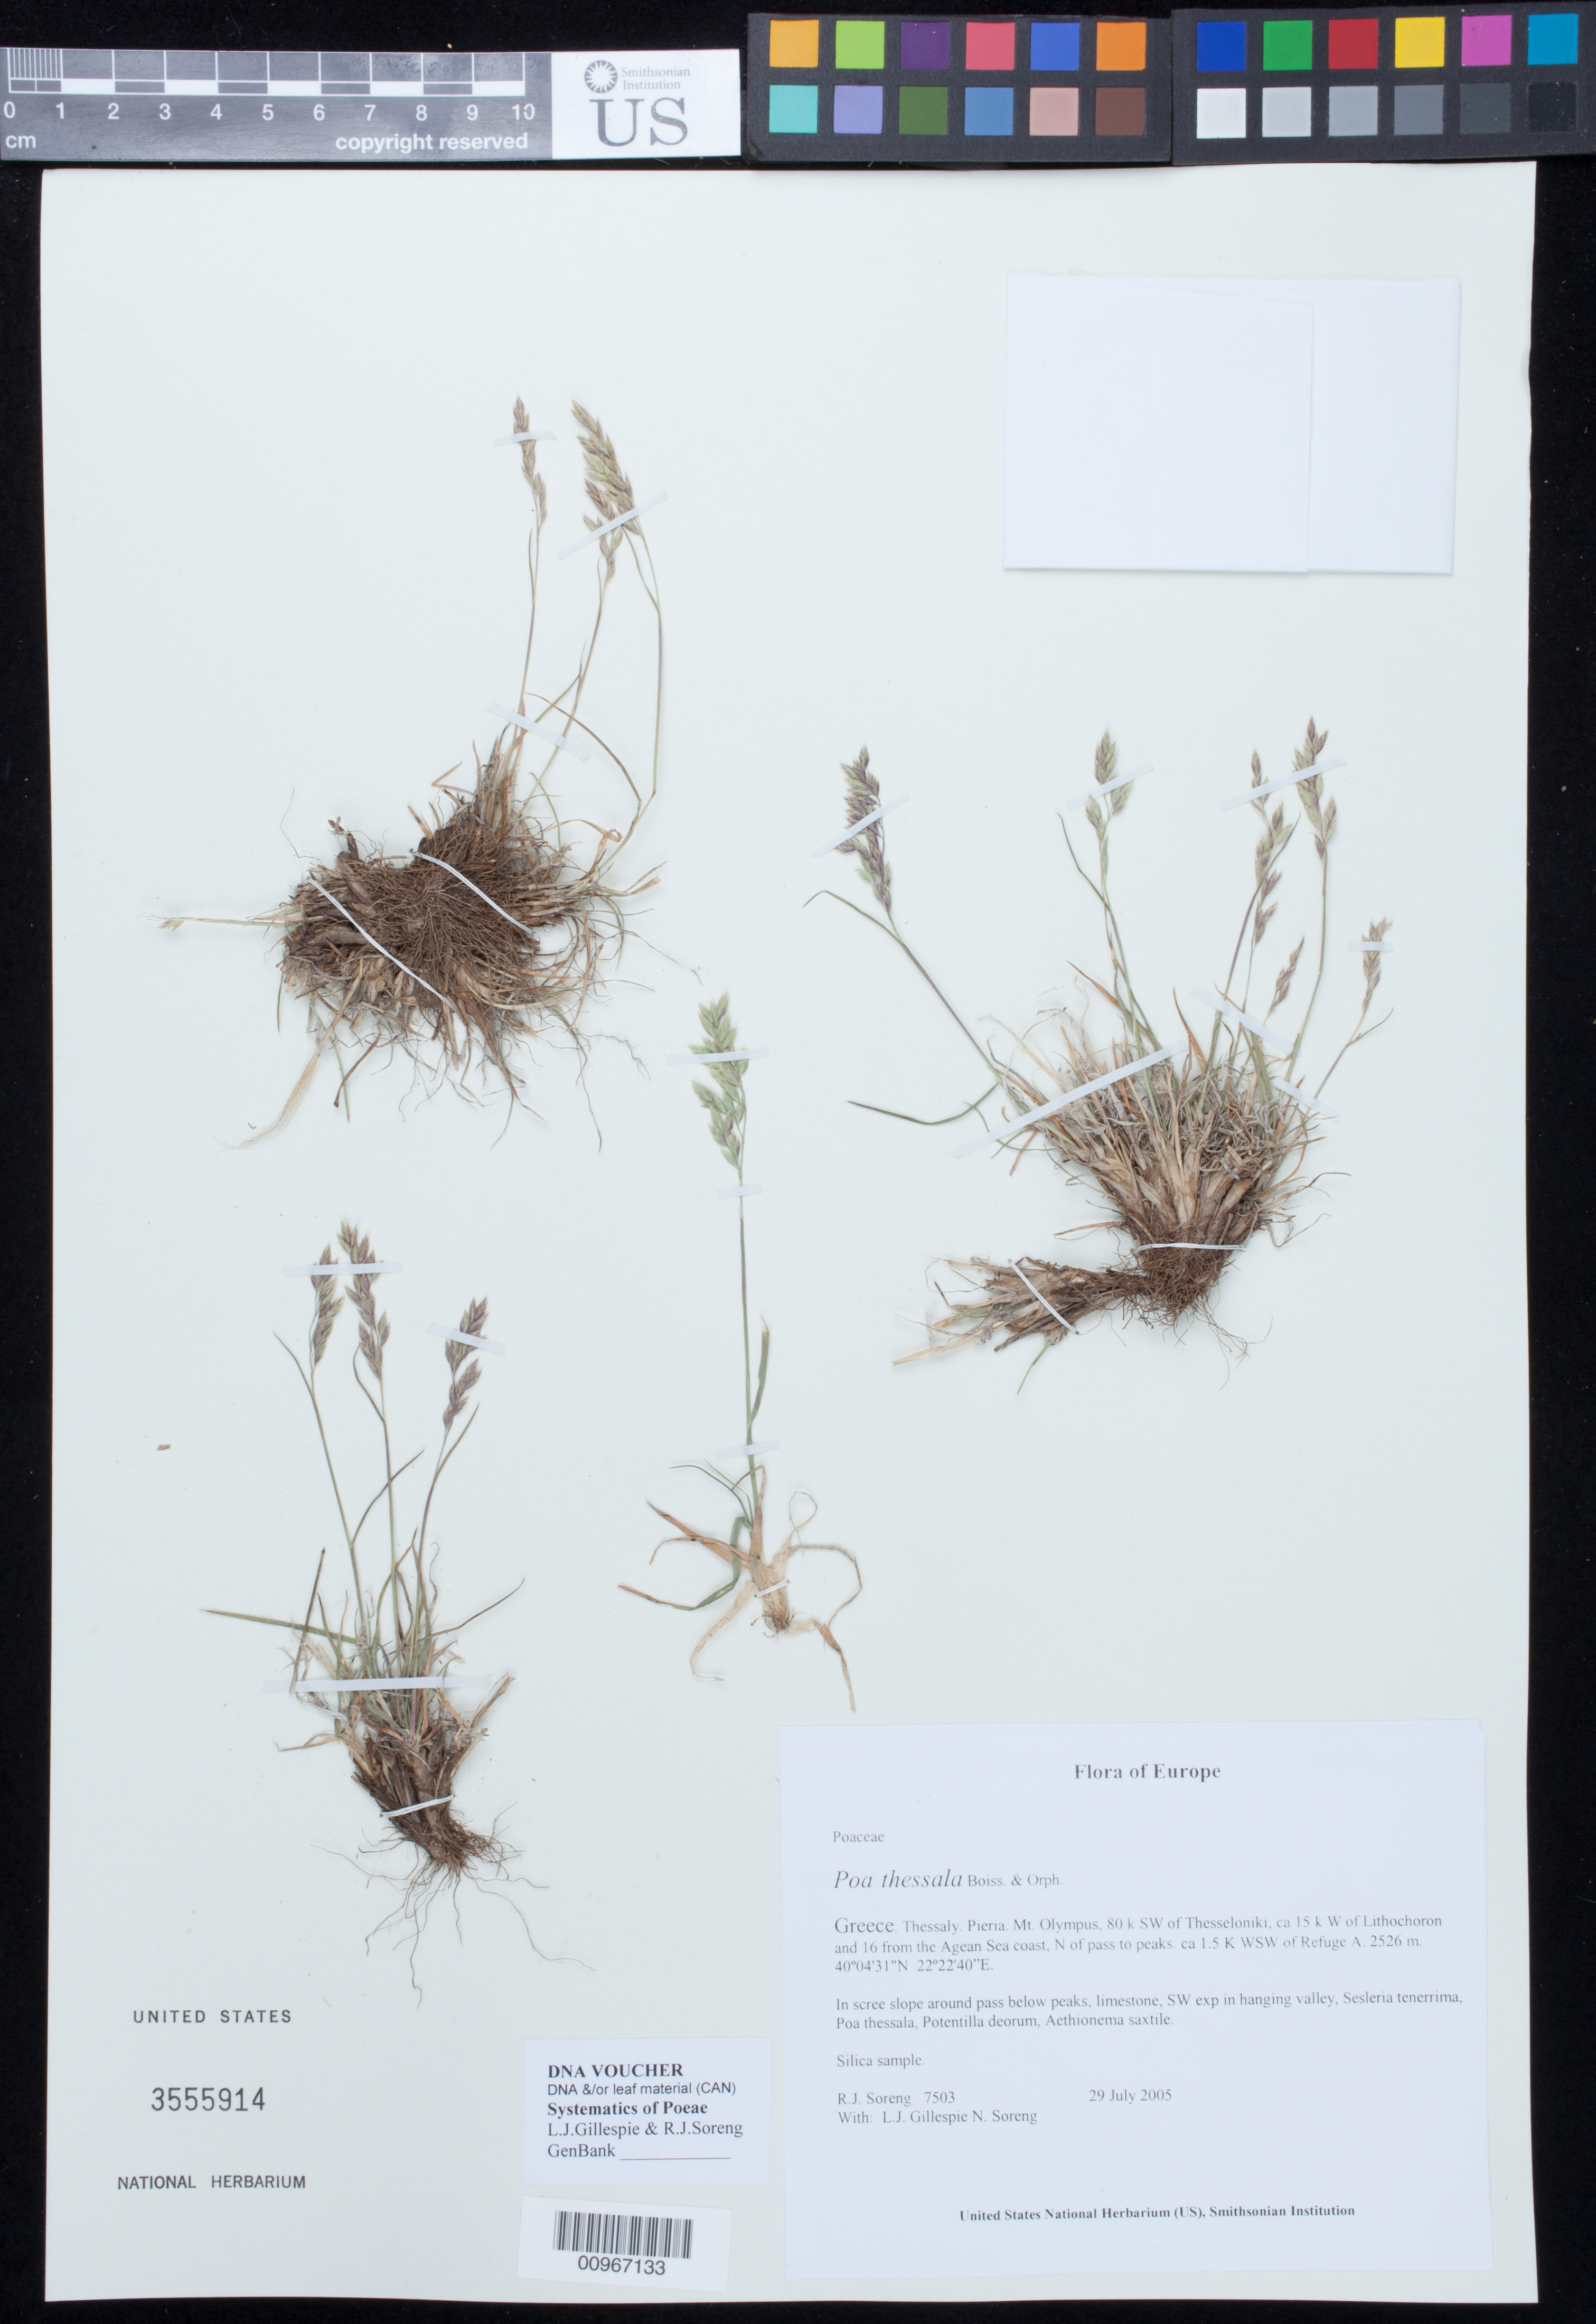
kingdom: Plantae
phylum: Tracheophyta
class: Liliopsida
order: Poales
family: Poaceae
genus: Poa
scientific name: Poa thessala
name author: Boiss. & Orph.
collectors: R. J. Soreng, N. L. Soreng, L. J. Gillespie, N. Turland & C. Turland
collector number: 7503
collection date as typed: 29 July 2005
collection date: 2005-07-29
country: Greece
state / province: Thessaly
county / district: Pieria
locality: Mt. Olympus, 80 km SW of Thesseloniki, ca 15 km W of Lithochoron and 16 from the Agean Sea coast, N of pass to peaks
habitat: In scree slope around pass below peaks, limestone, SW exp in hanging valley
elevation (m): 2526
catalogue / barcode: US 3555914